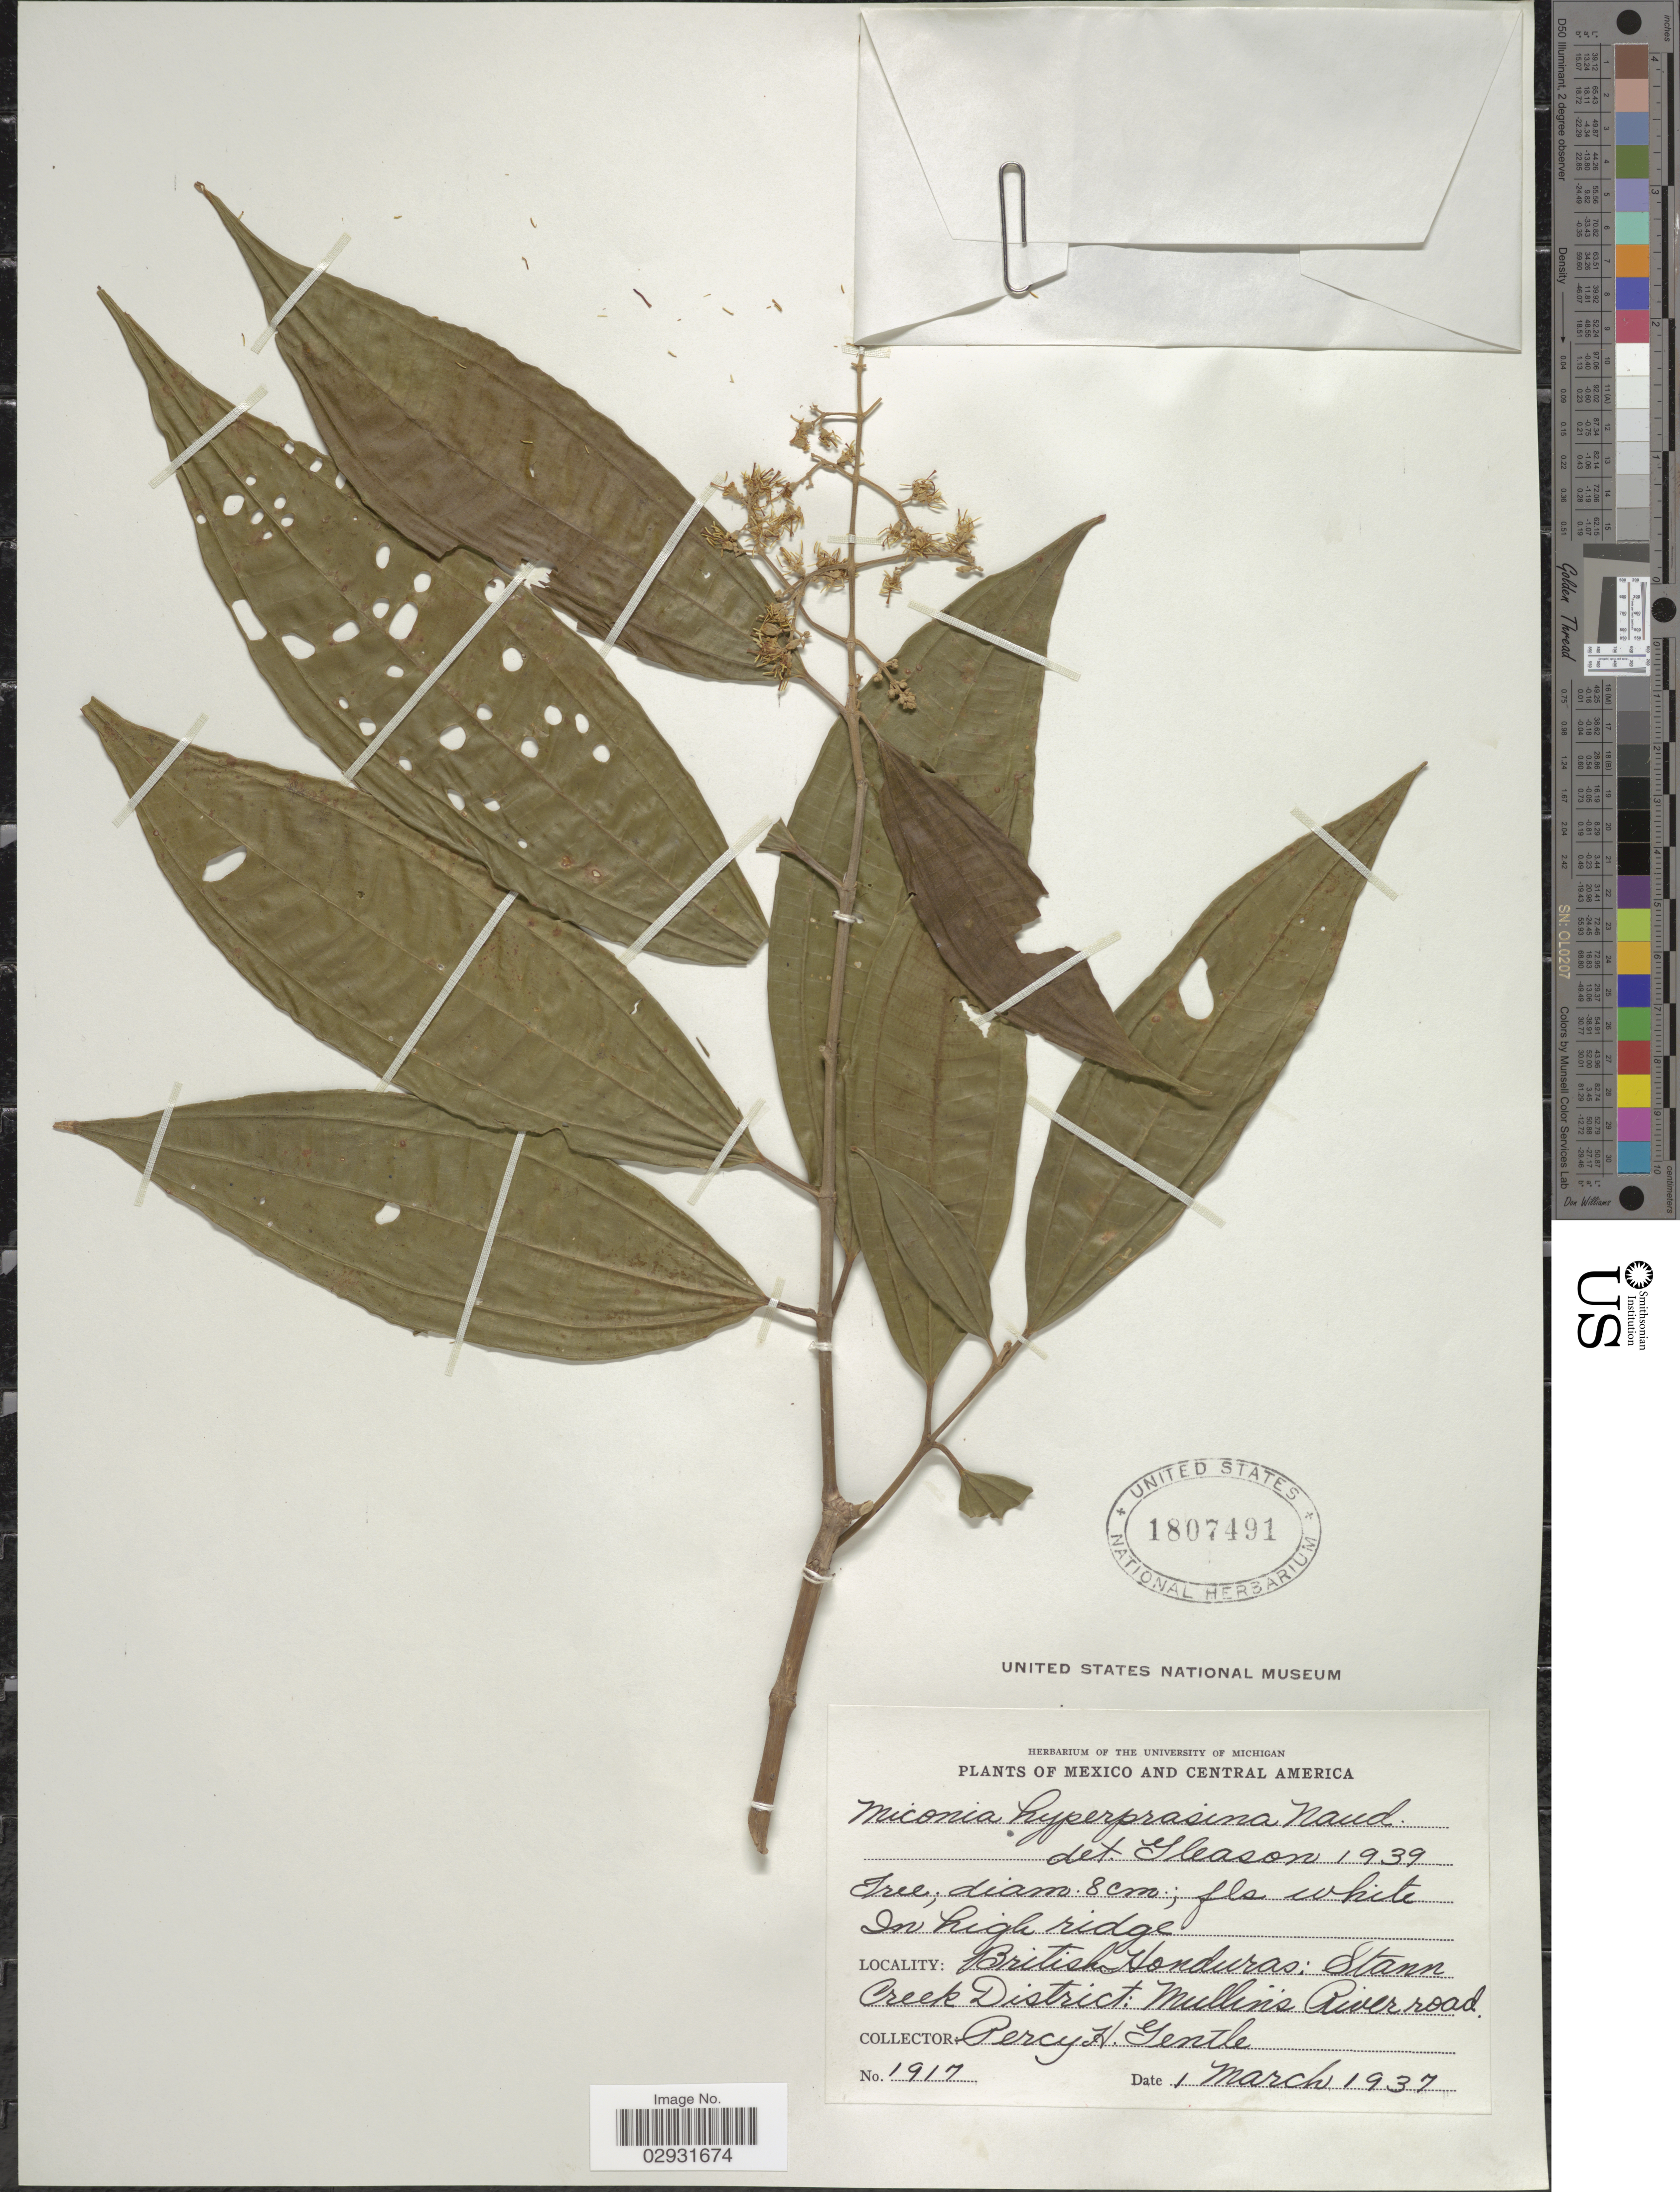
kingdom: Plantae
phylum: Tracheophyta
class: Magnoliopsida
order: Myrtales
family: Melastomataceae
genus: Miconia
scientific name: Miconia affinis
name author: DC.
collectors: P. H. Gentle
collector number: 1917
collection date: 1937-03-01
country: Belize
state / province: Stann Creek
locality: British Honduras: Stann Creek District: Mullin's River road.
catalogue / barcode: US 1807491